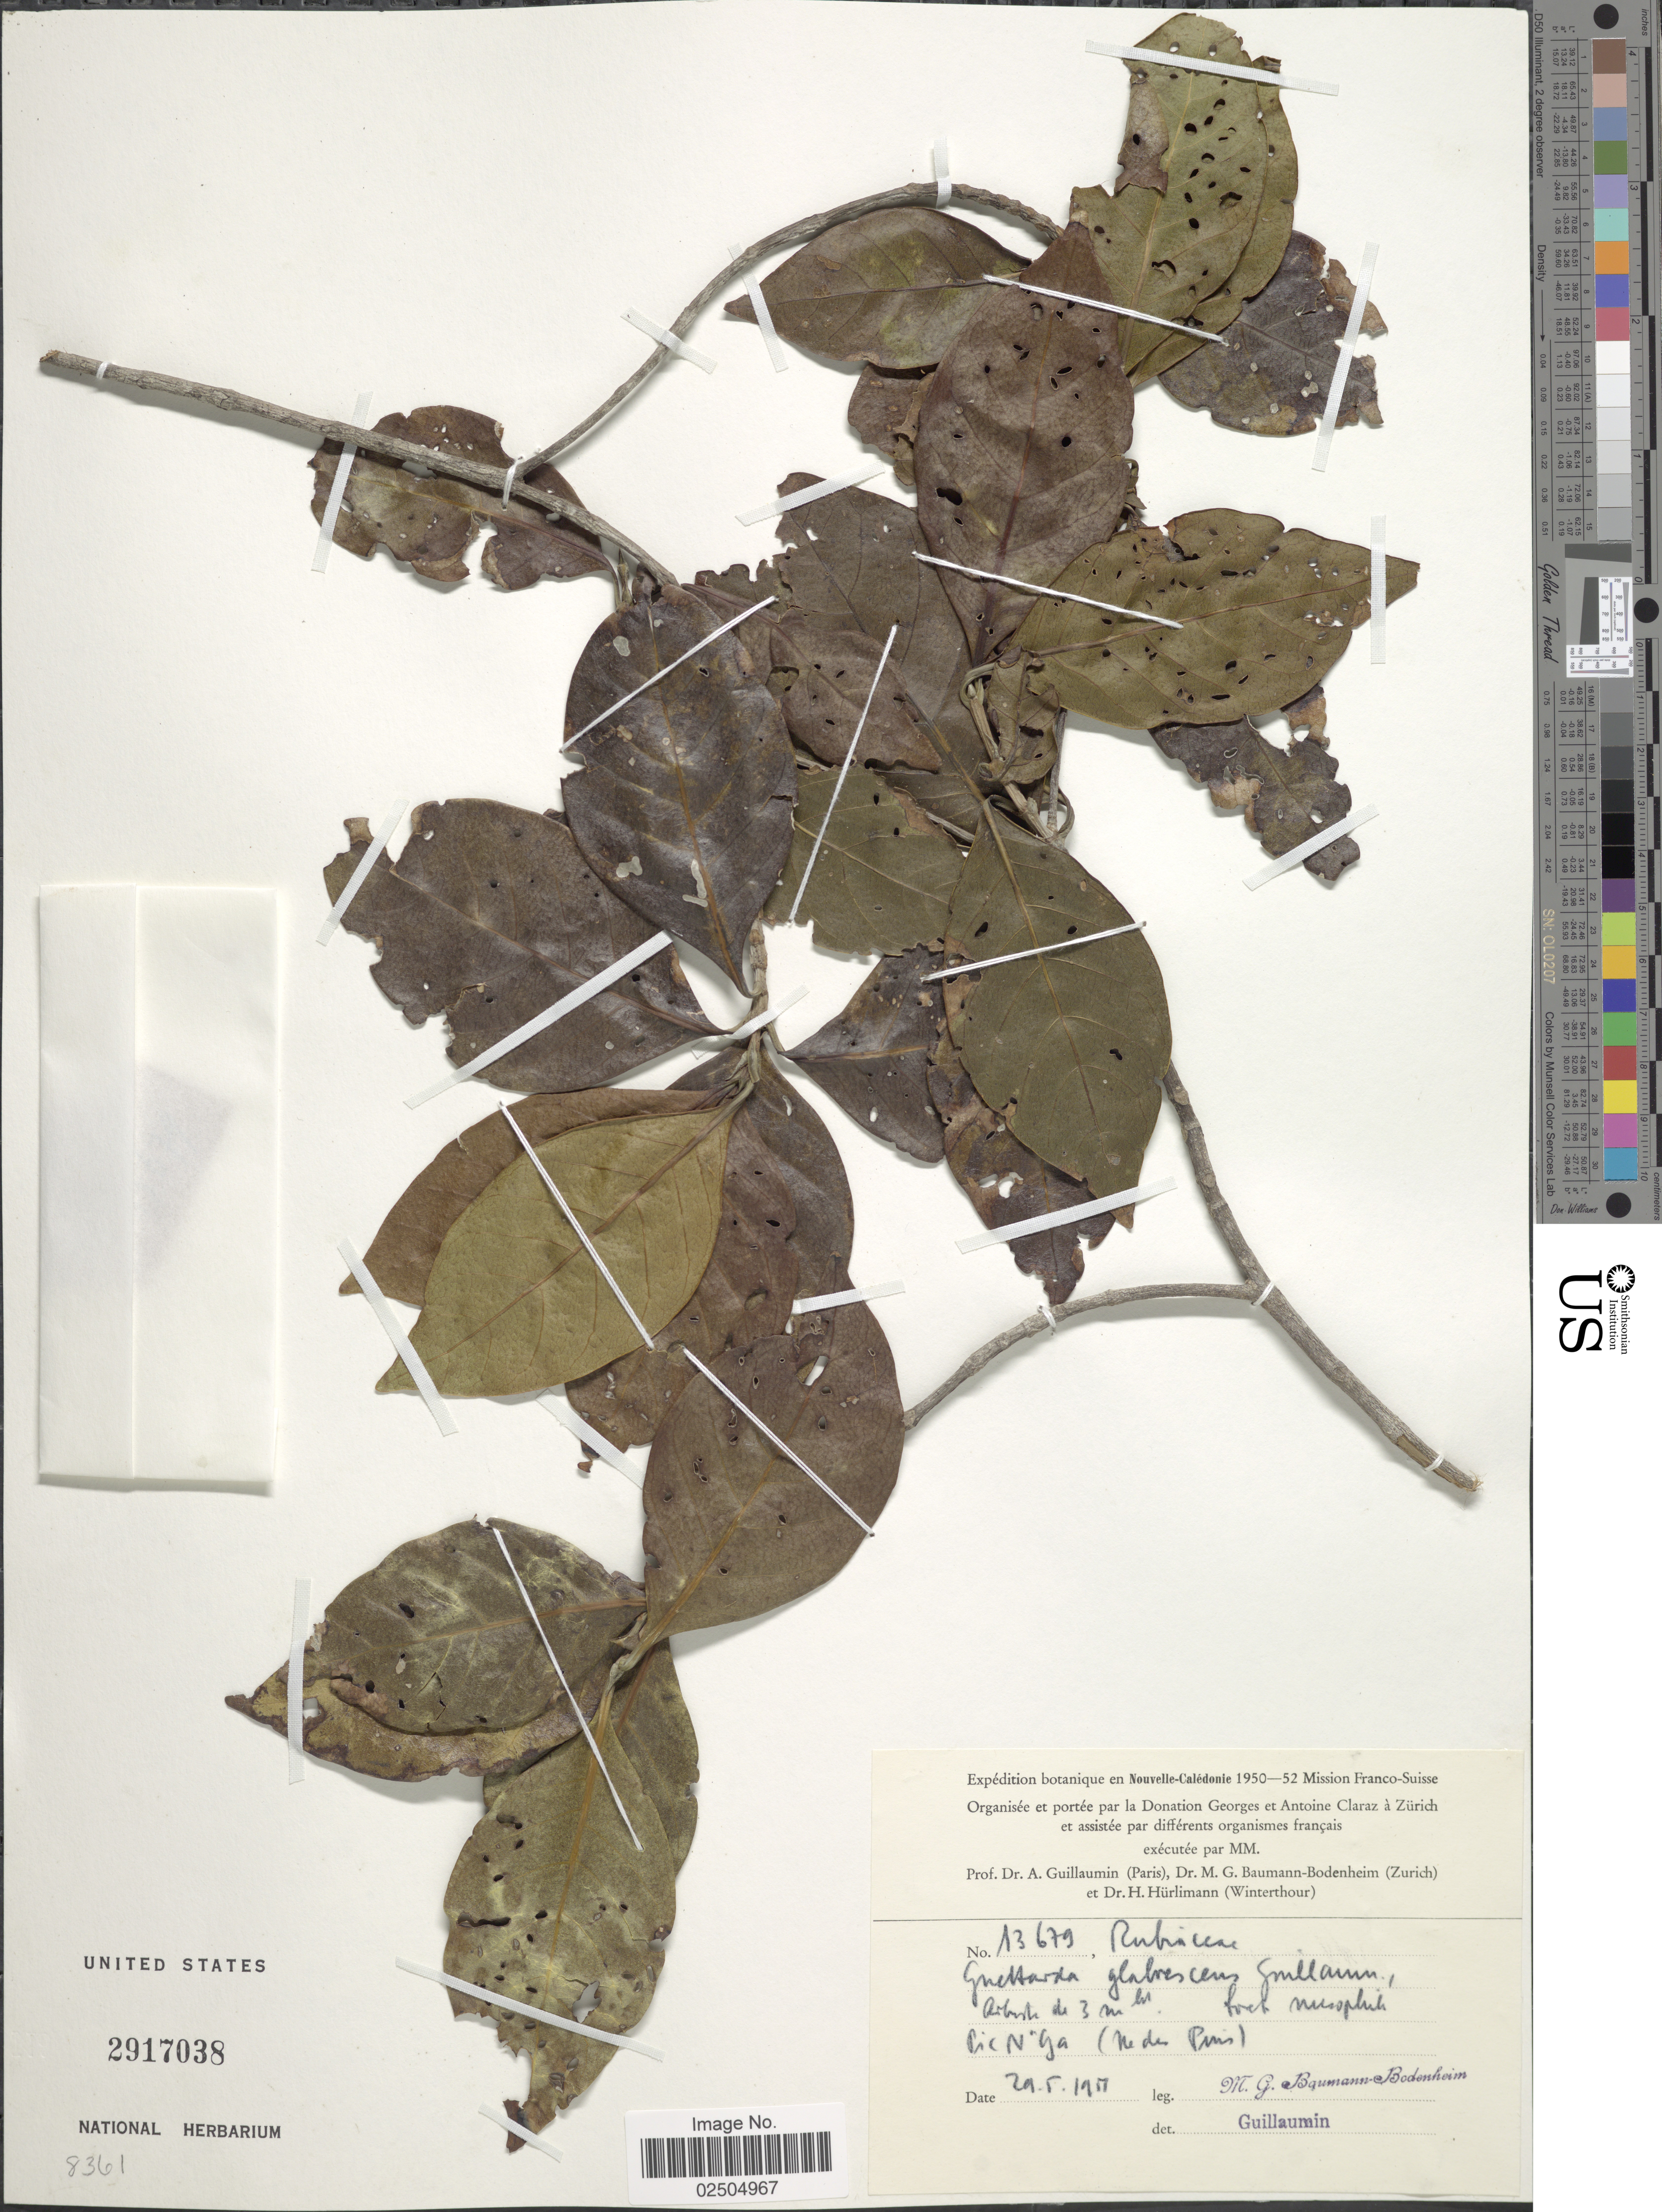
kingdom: Plantae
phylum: Tracheophyta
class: Magnoliopsida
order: Gentianales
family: Rubiaceae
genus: Guettarda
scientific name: Guettarda glabrescens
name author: (Schltr.) Guillaumin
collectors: M. G. Baumann-Bodenheim, A. Guillaumin & H. Hürlimann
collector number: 13679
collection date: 1951-05-29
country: New Caledonia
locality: Nouvelle-Caledonia, Mission Franco-Suisse, Pic n'Ga (ne des Pisi) [interpreted]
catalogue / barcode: US 2917038